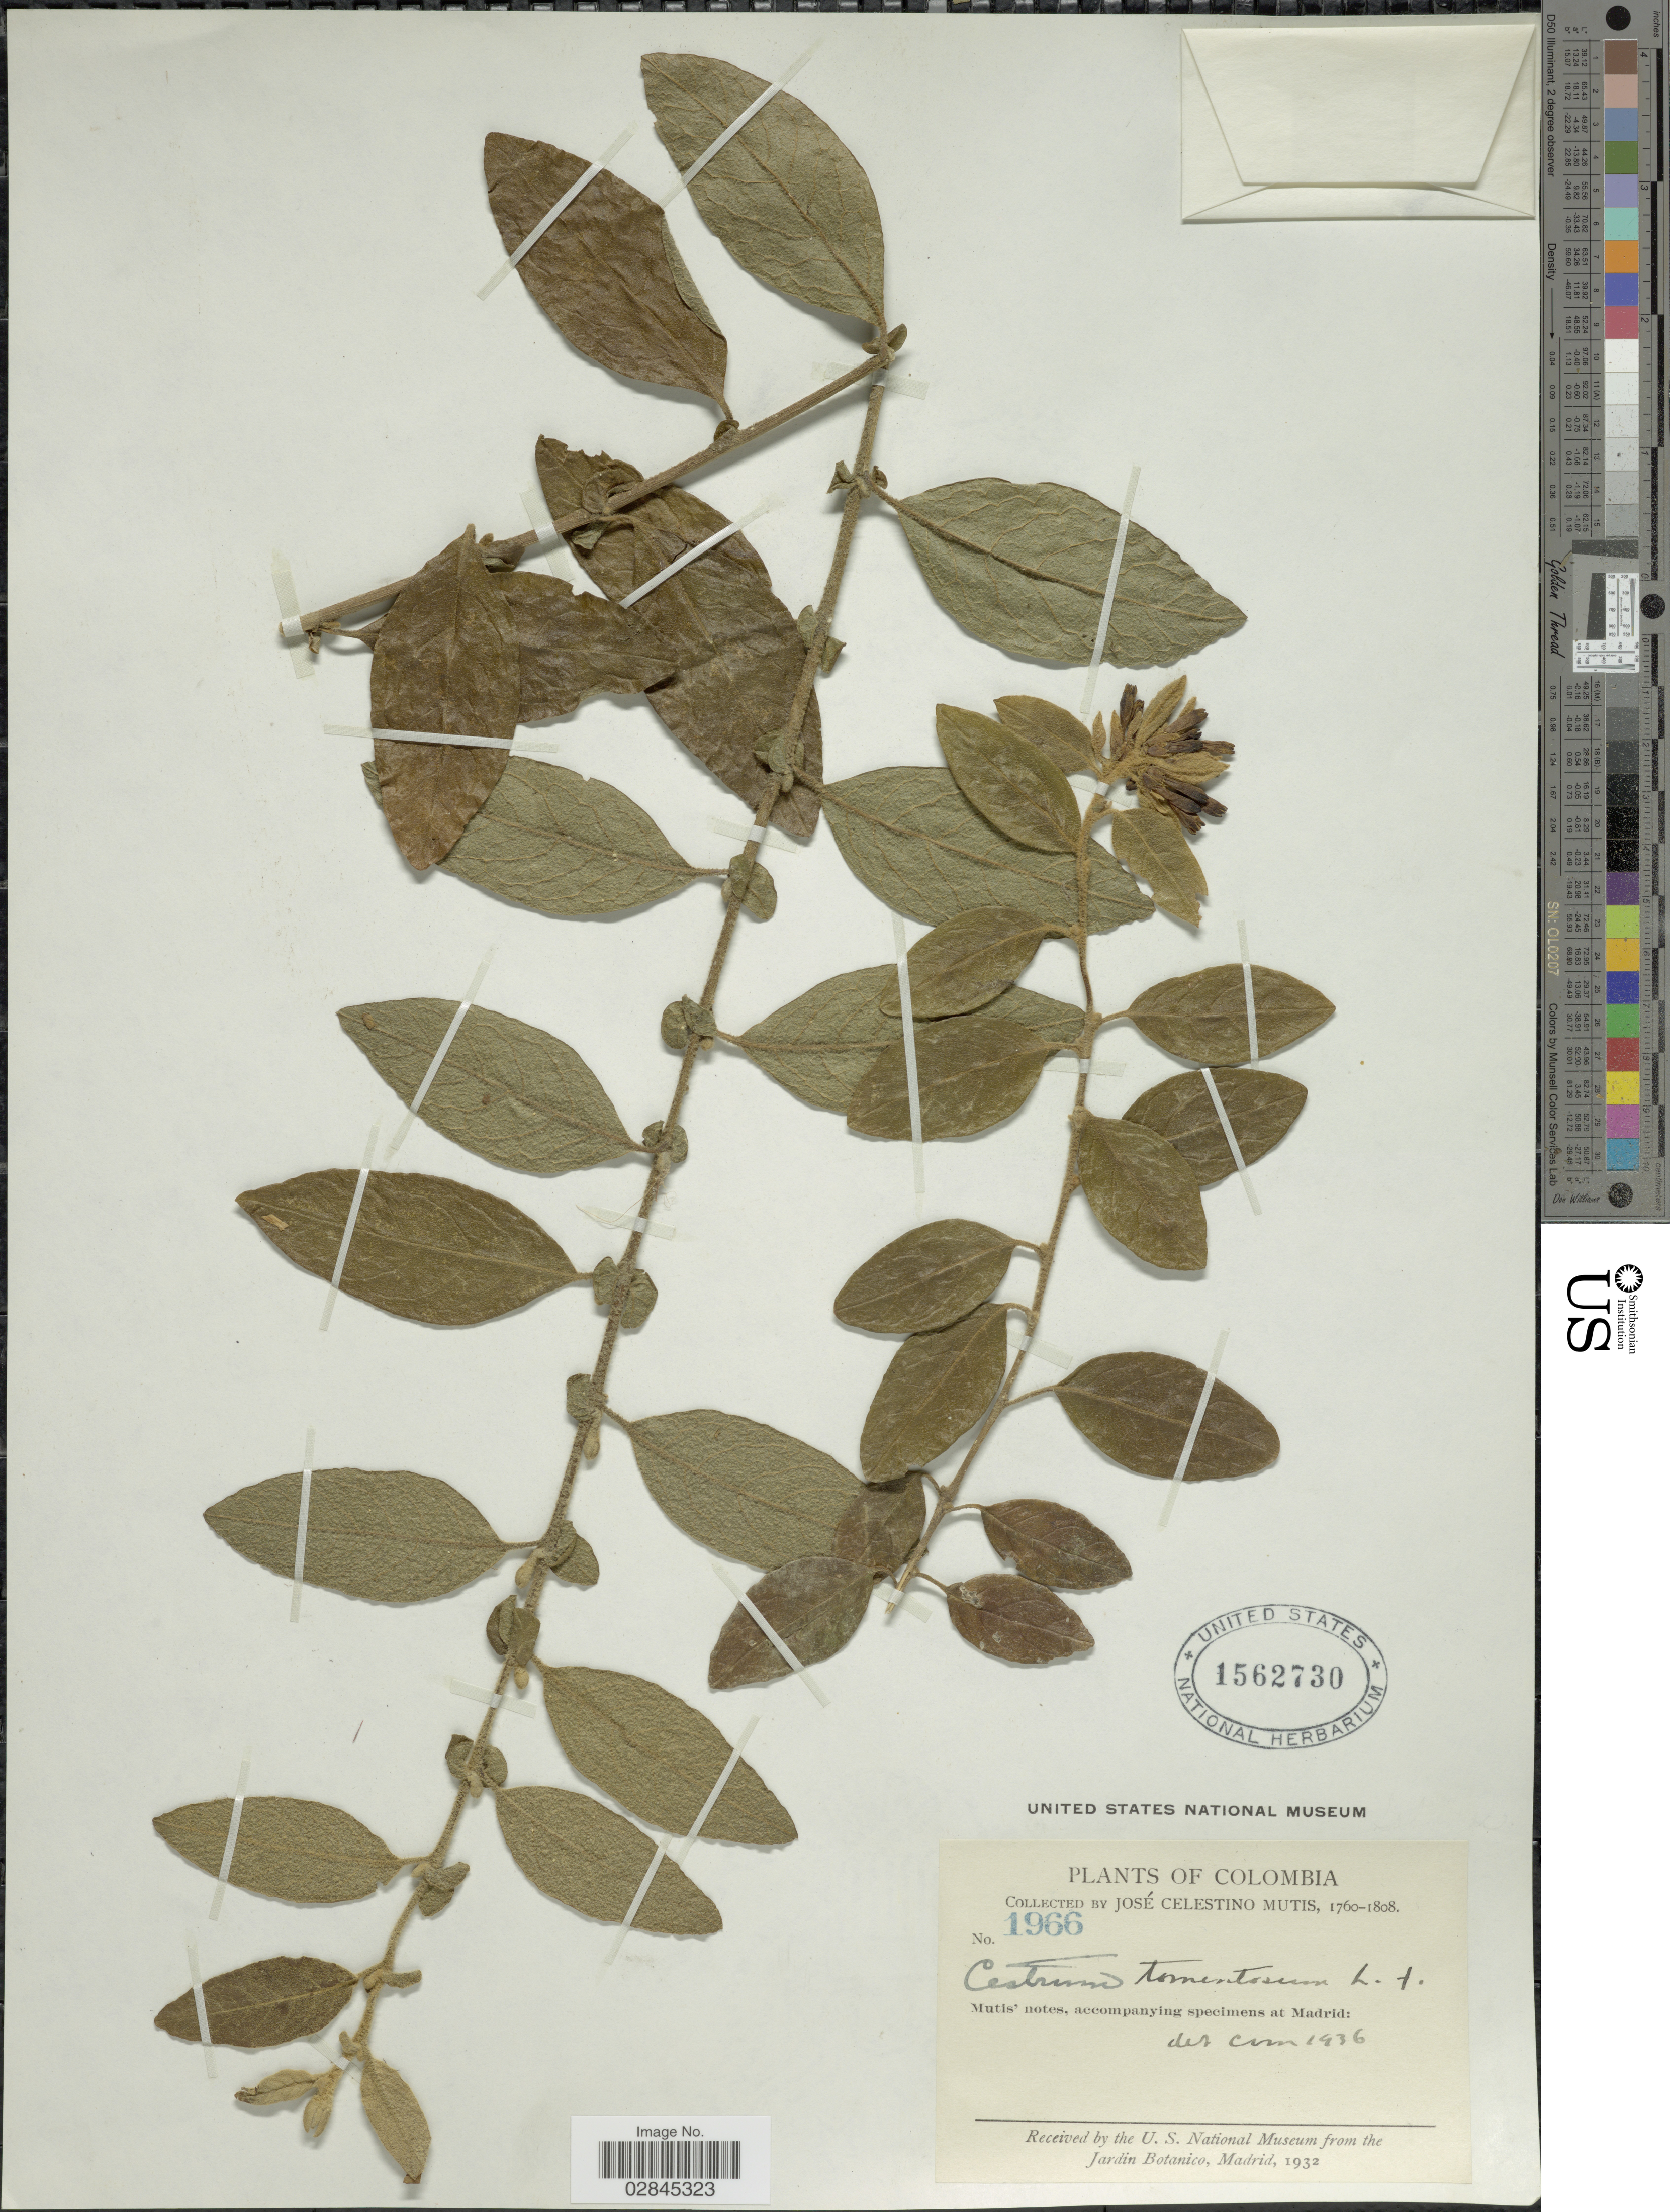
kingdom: Plantae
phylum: Tracheophyta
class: Magnoliopsida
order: Solanales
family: Solanaceae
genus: Cestrum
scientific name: Cestrum tomentosum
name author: L. f.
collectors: J. C. B. Mutis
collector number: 1966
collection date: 1760/1808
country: Colombia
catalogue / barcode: US 1562730